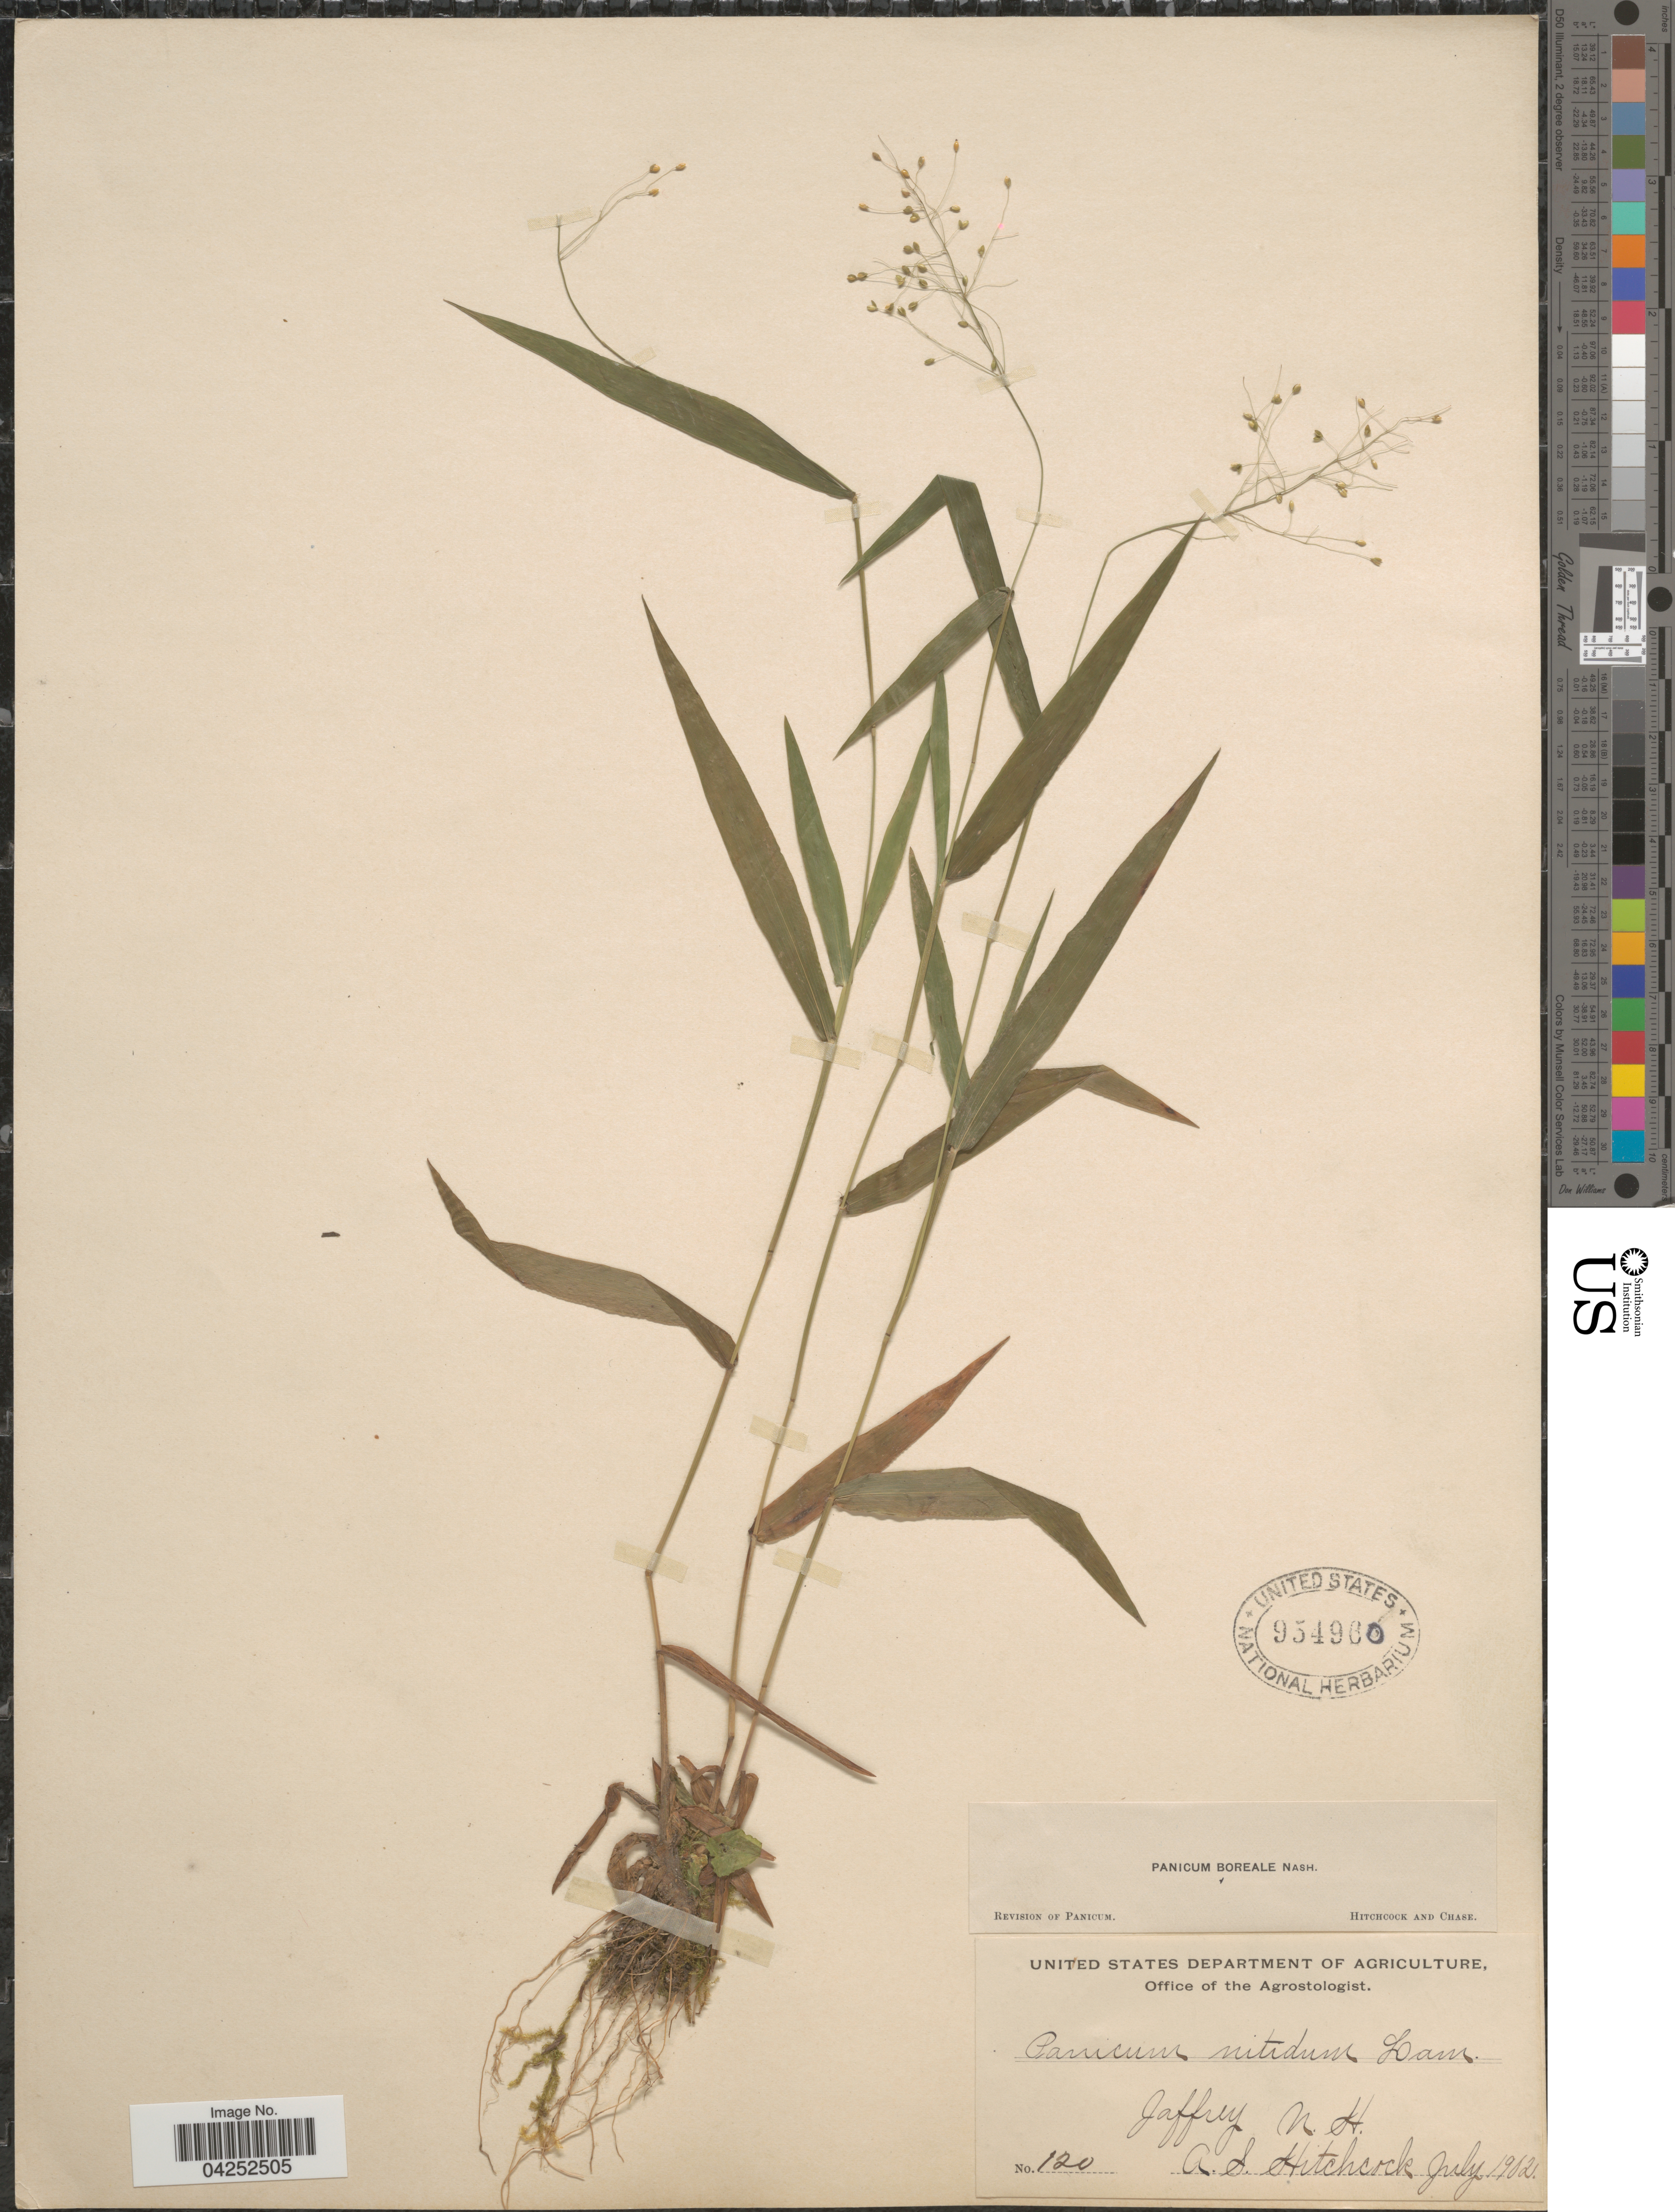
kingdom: Plantae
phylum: Tracheophyta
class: Liliopsida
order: Poales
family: Poaceae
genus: Dichanthelium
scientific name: Dichanthelium boreale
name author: (Nash) Freckmann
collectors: A. S. Hitchcock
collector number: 120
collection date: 1902-07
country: United States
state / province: New Hampshire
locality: Jaffrey.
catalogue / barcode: US 954960